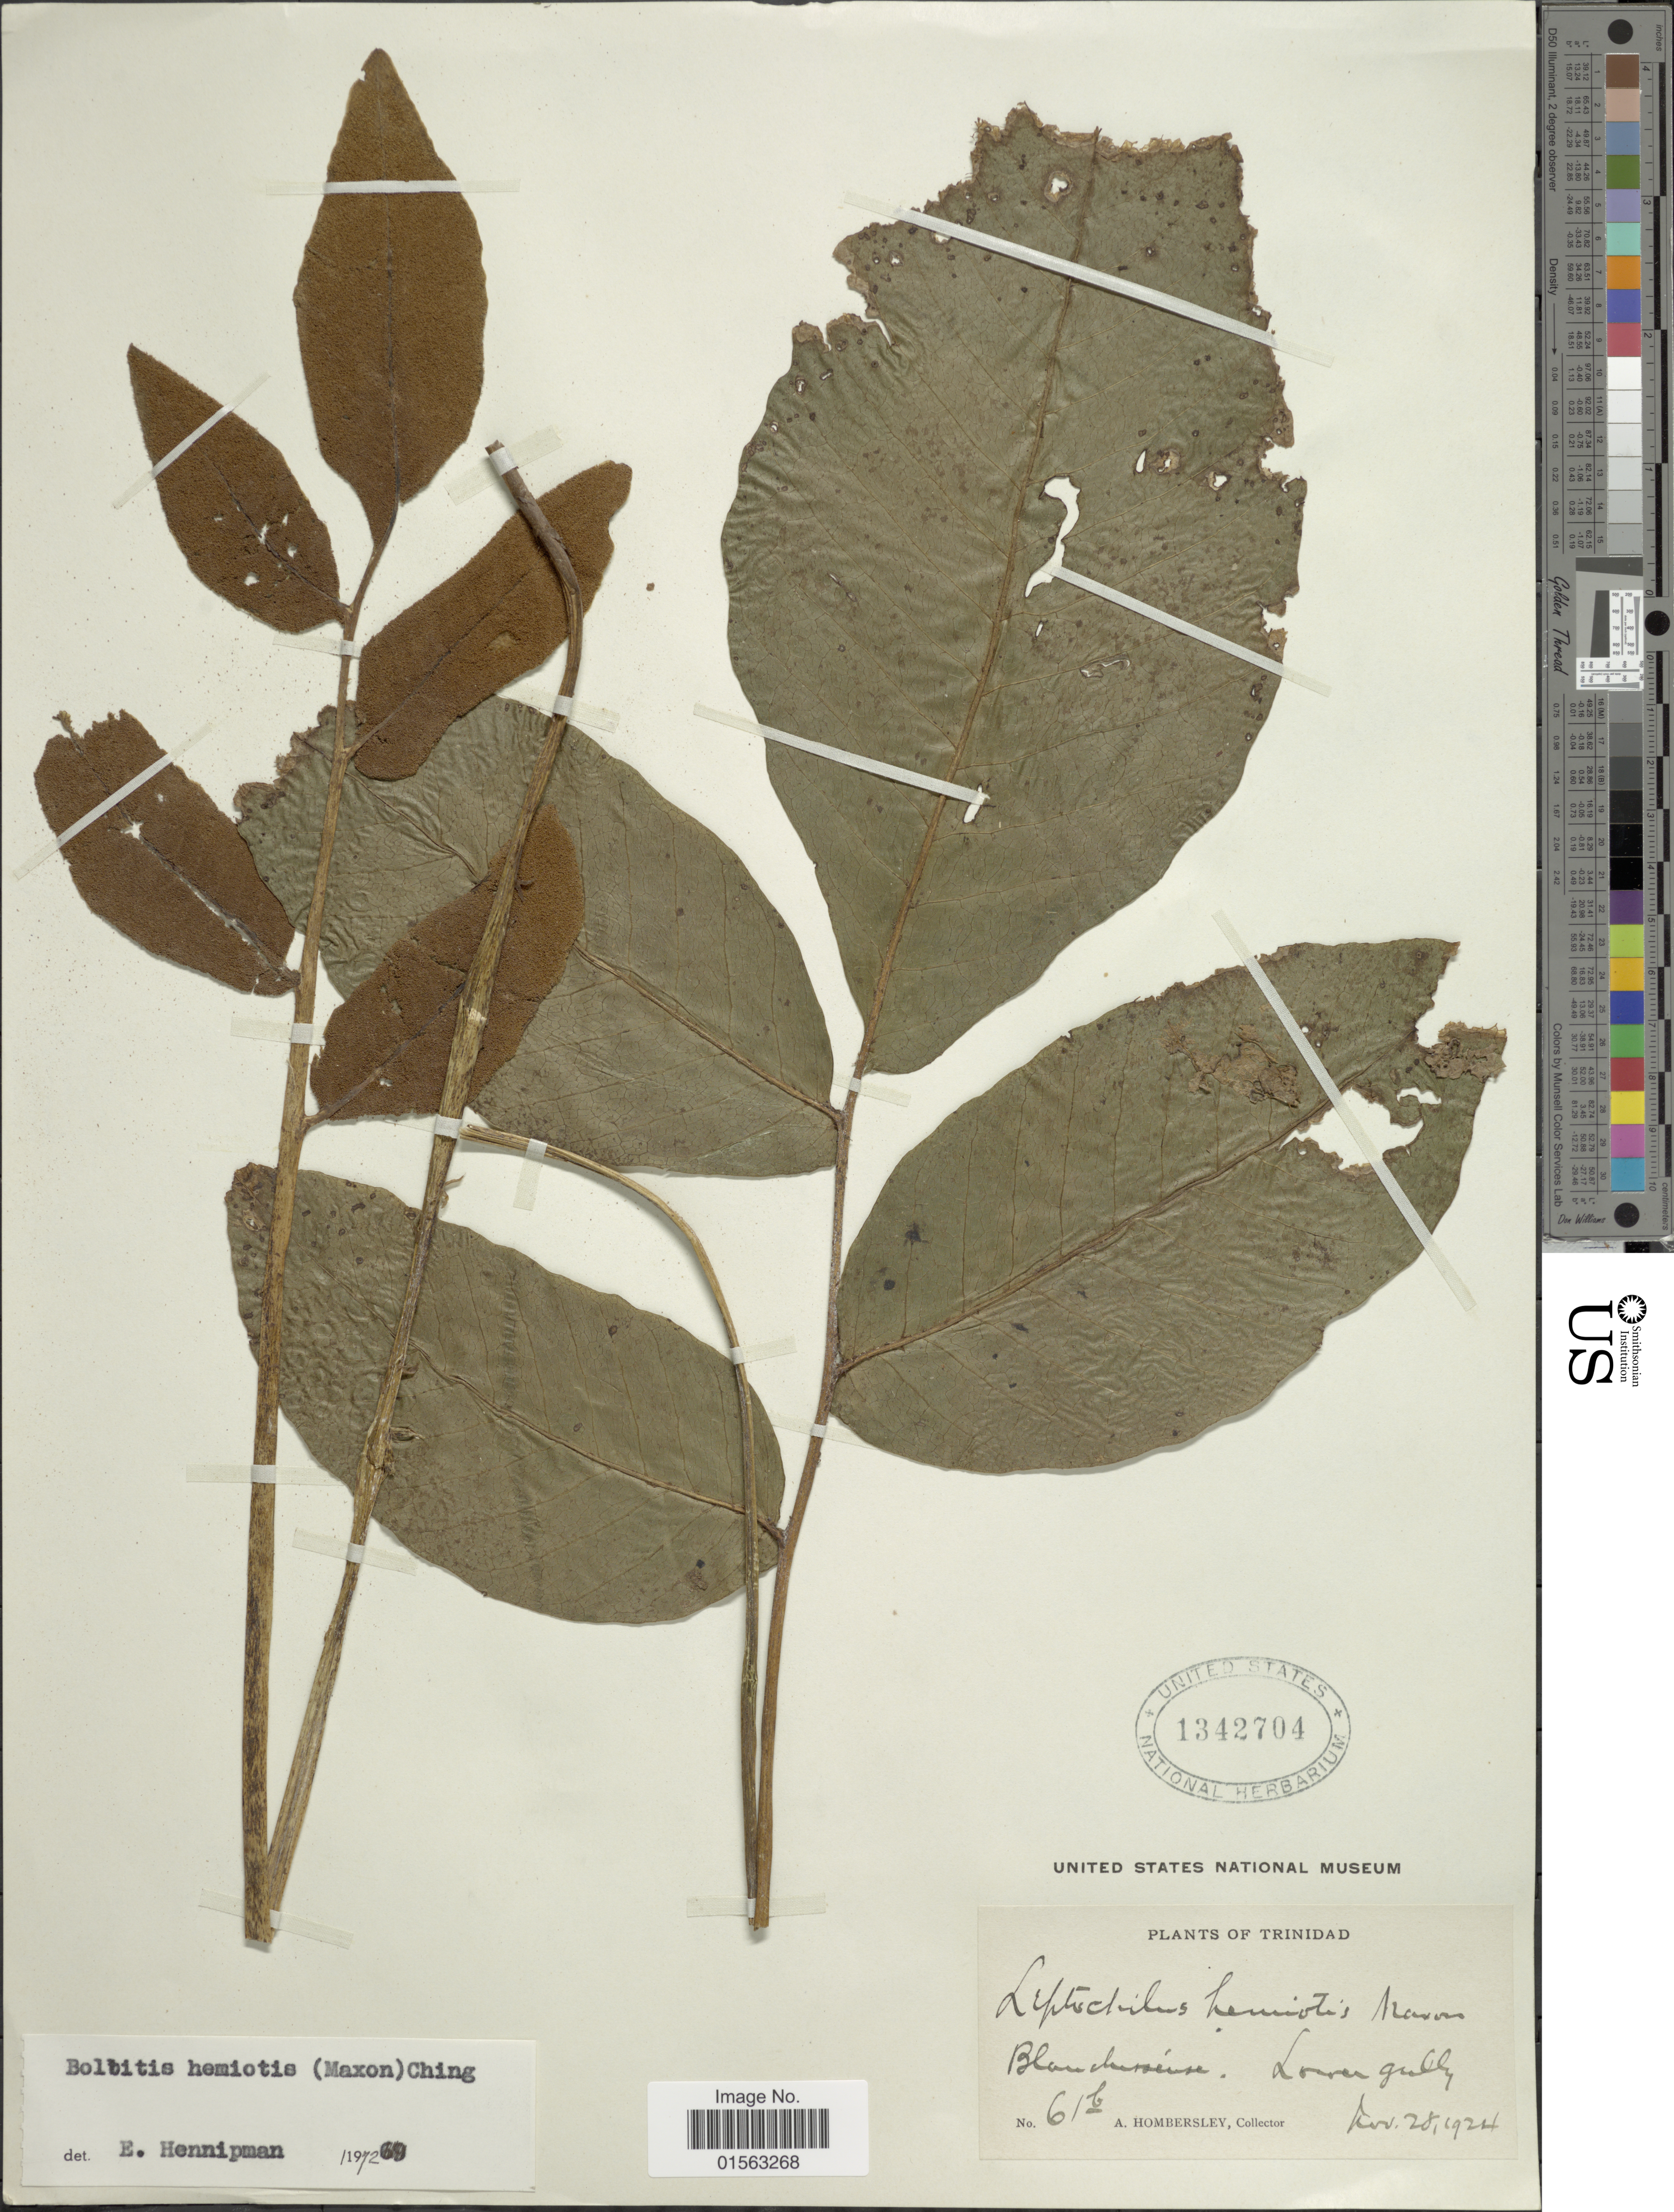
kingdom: Plantae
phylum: Tracheophyta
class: Polypodiopsida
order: Polypodiales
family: Dryopteridaceae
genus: Mickelia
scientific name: Mickelia hemiotis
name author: (Maxon) R.C. Moran et al.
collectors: A. Hombersley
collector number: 61b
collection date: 1924-11-28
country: Trinidad and Tobago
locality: Trinidad, Blanchisseuse, Lower gully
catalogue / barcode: US 1342704